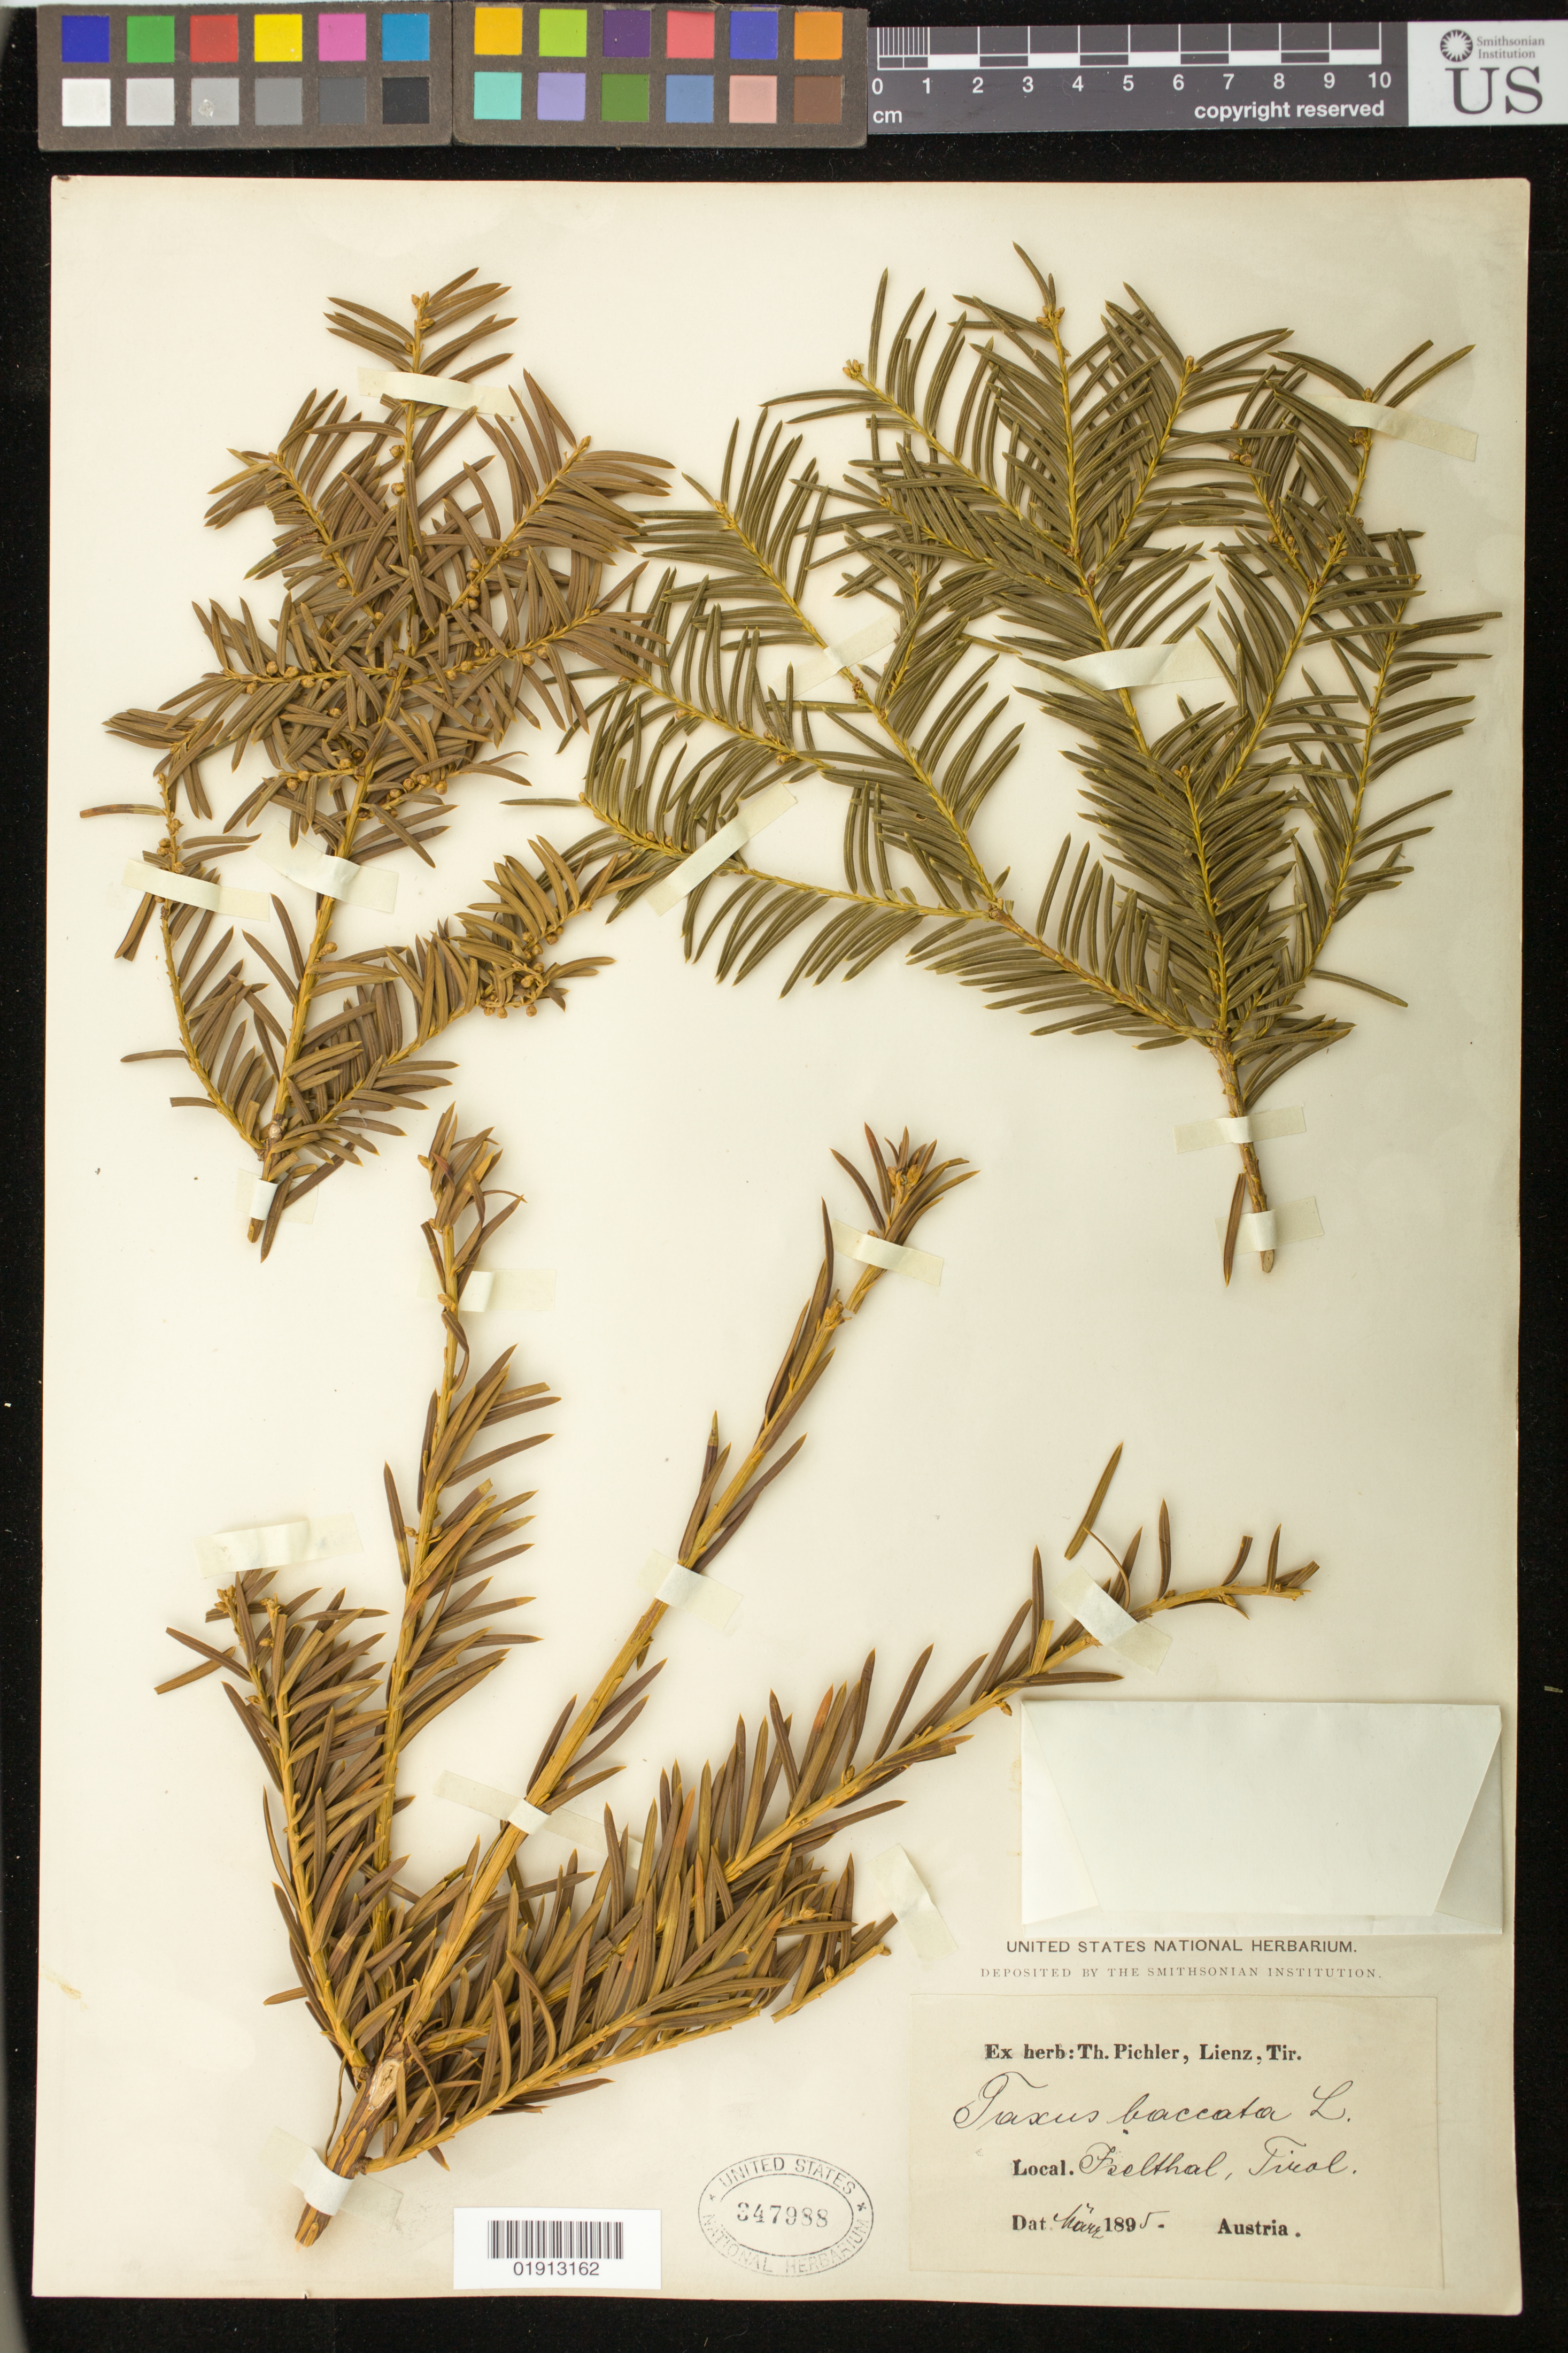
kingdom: Plantae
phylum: Tracheophyta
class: Pinopsida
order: Pinales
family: Taxaceae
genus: Taxus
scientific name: Taxus baccata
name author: L.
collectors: ex herb. T. Pichler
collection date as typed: Marz 1895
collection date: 1895-03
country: Austria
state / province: Tirol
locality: Ieslthal, Tirol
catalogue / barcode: US 347988